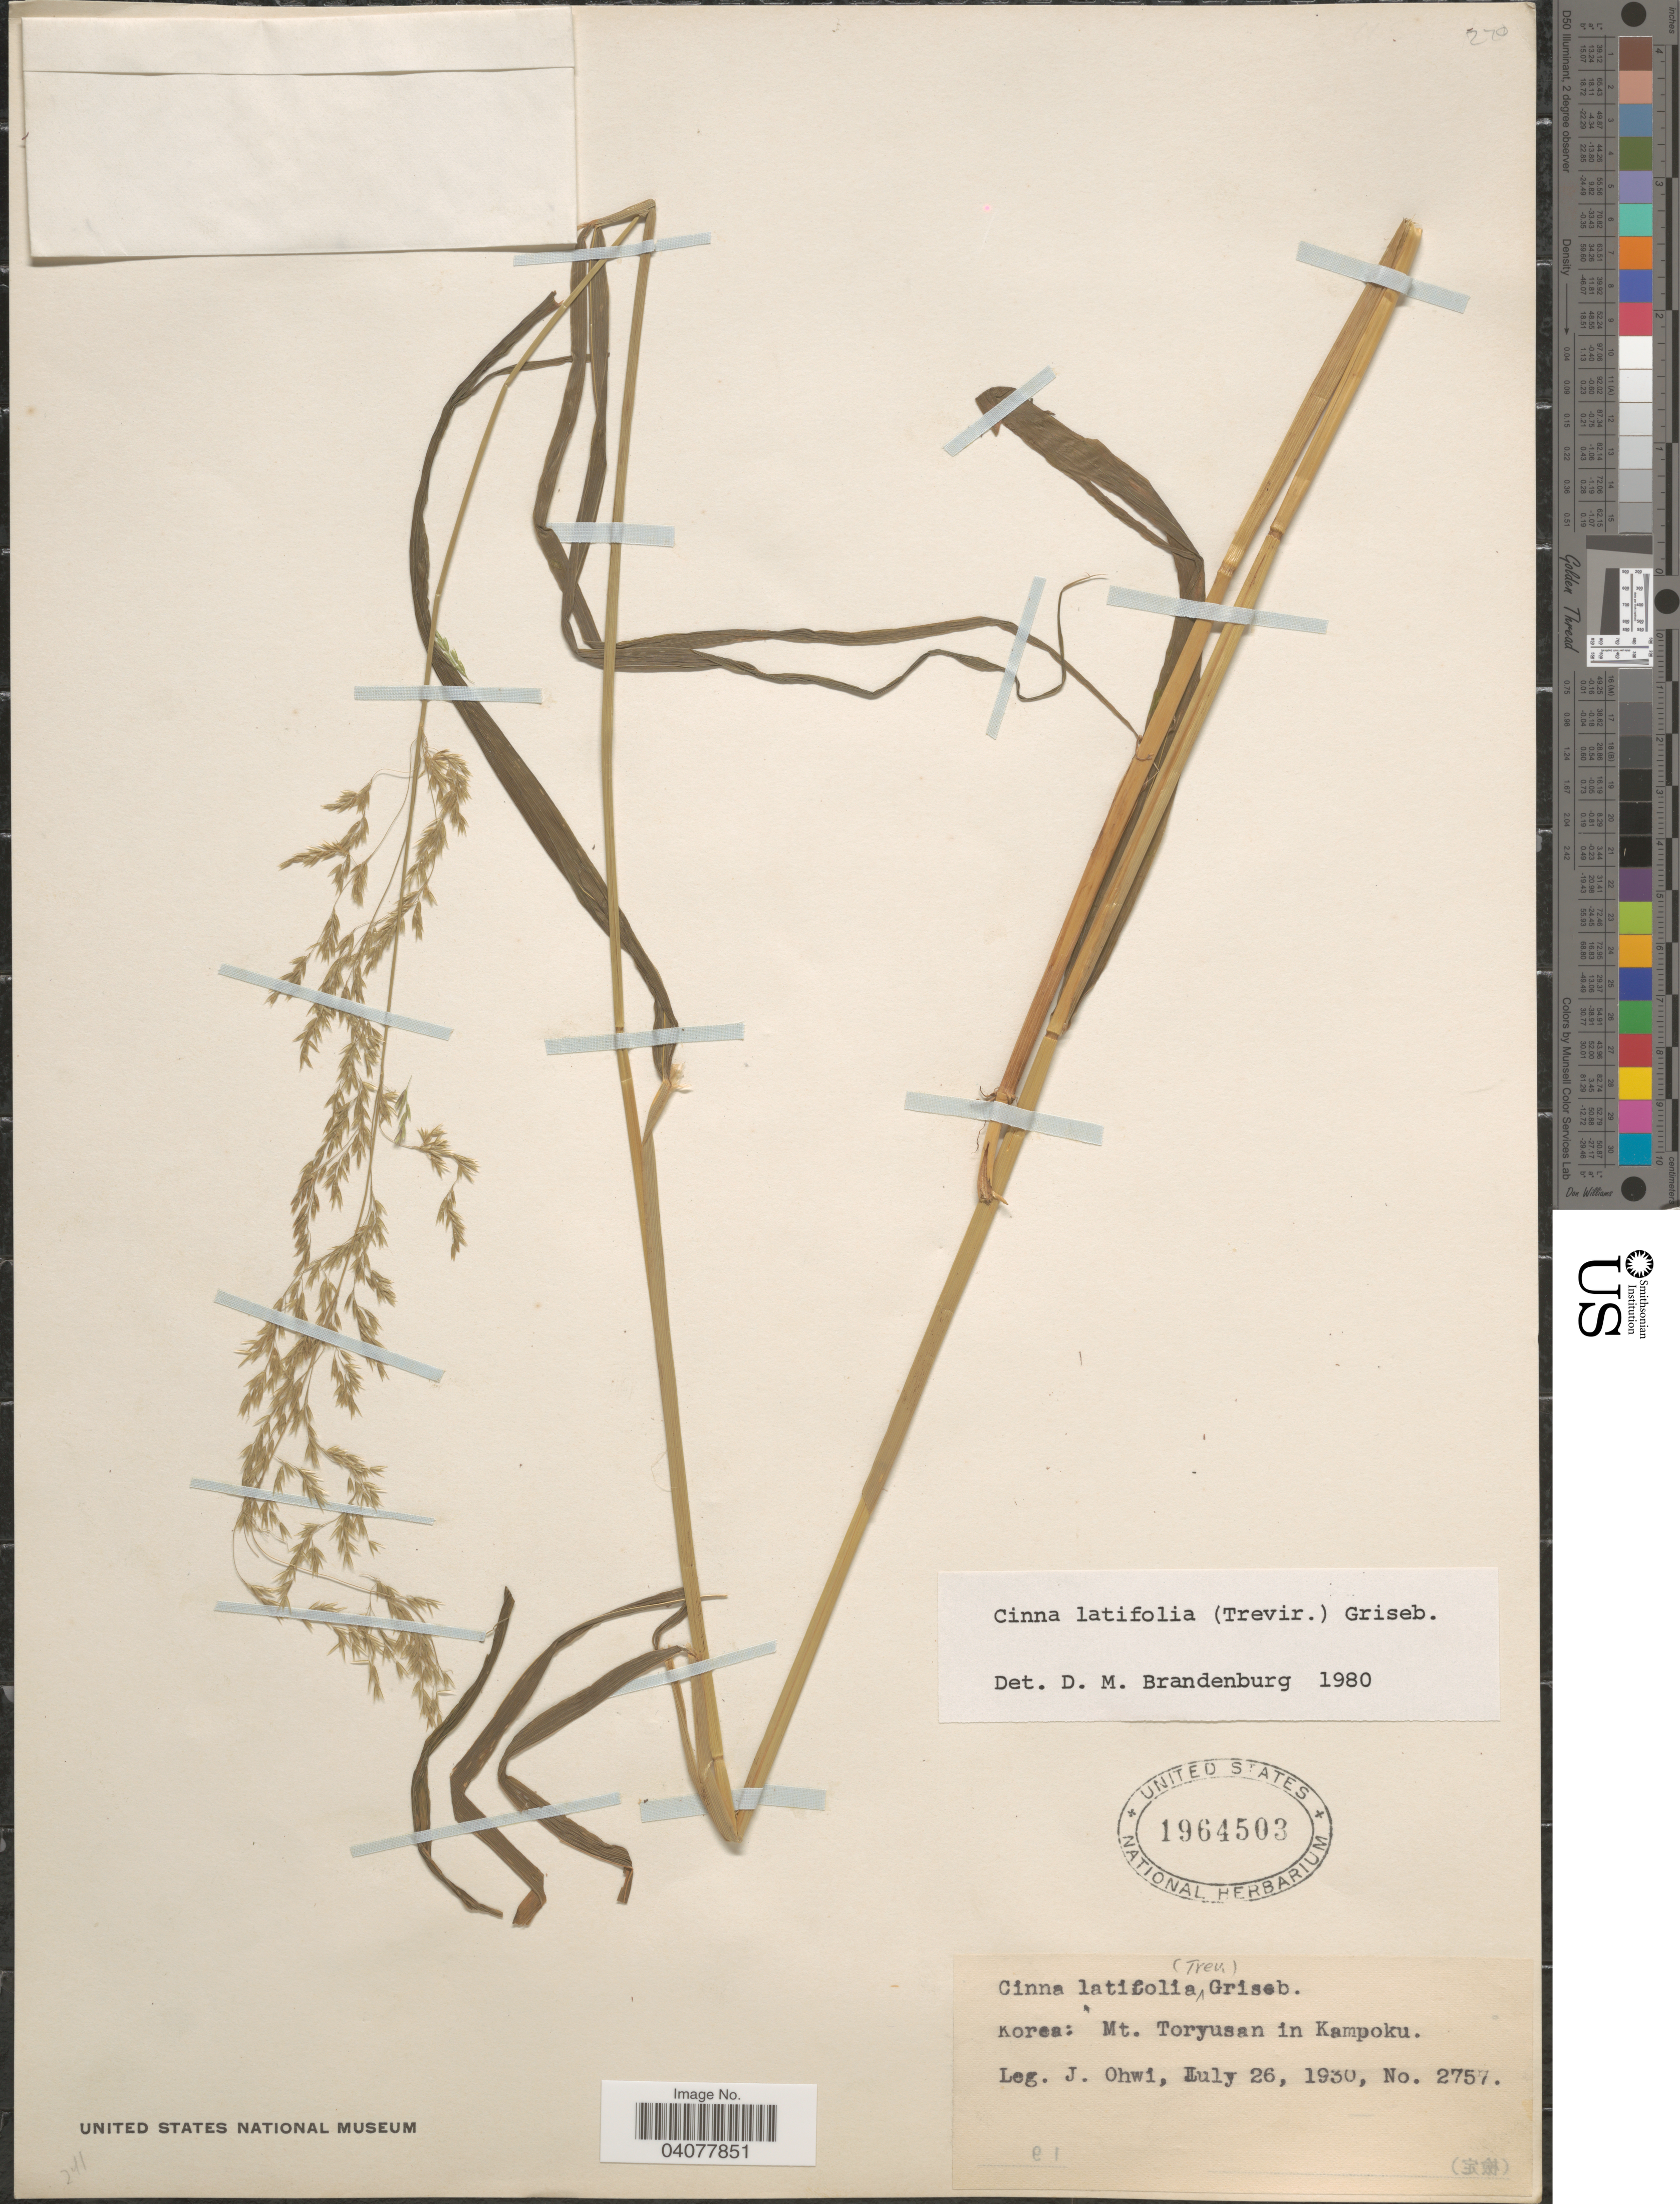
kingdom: Plantae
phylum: Tracheophyta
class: Liliopsida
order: Poales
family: Poaceae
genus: Cinna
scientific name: Cinna latifolia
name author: (Trevir. ex Goeppert) Griseb.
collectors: J. Ohwi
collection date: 1930-07-26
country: North Korea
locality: Mt. Toryusan in Kampoku.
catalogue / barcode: US 1964503